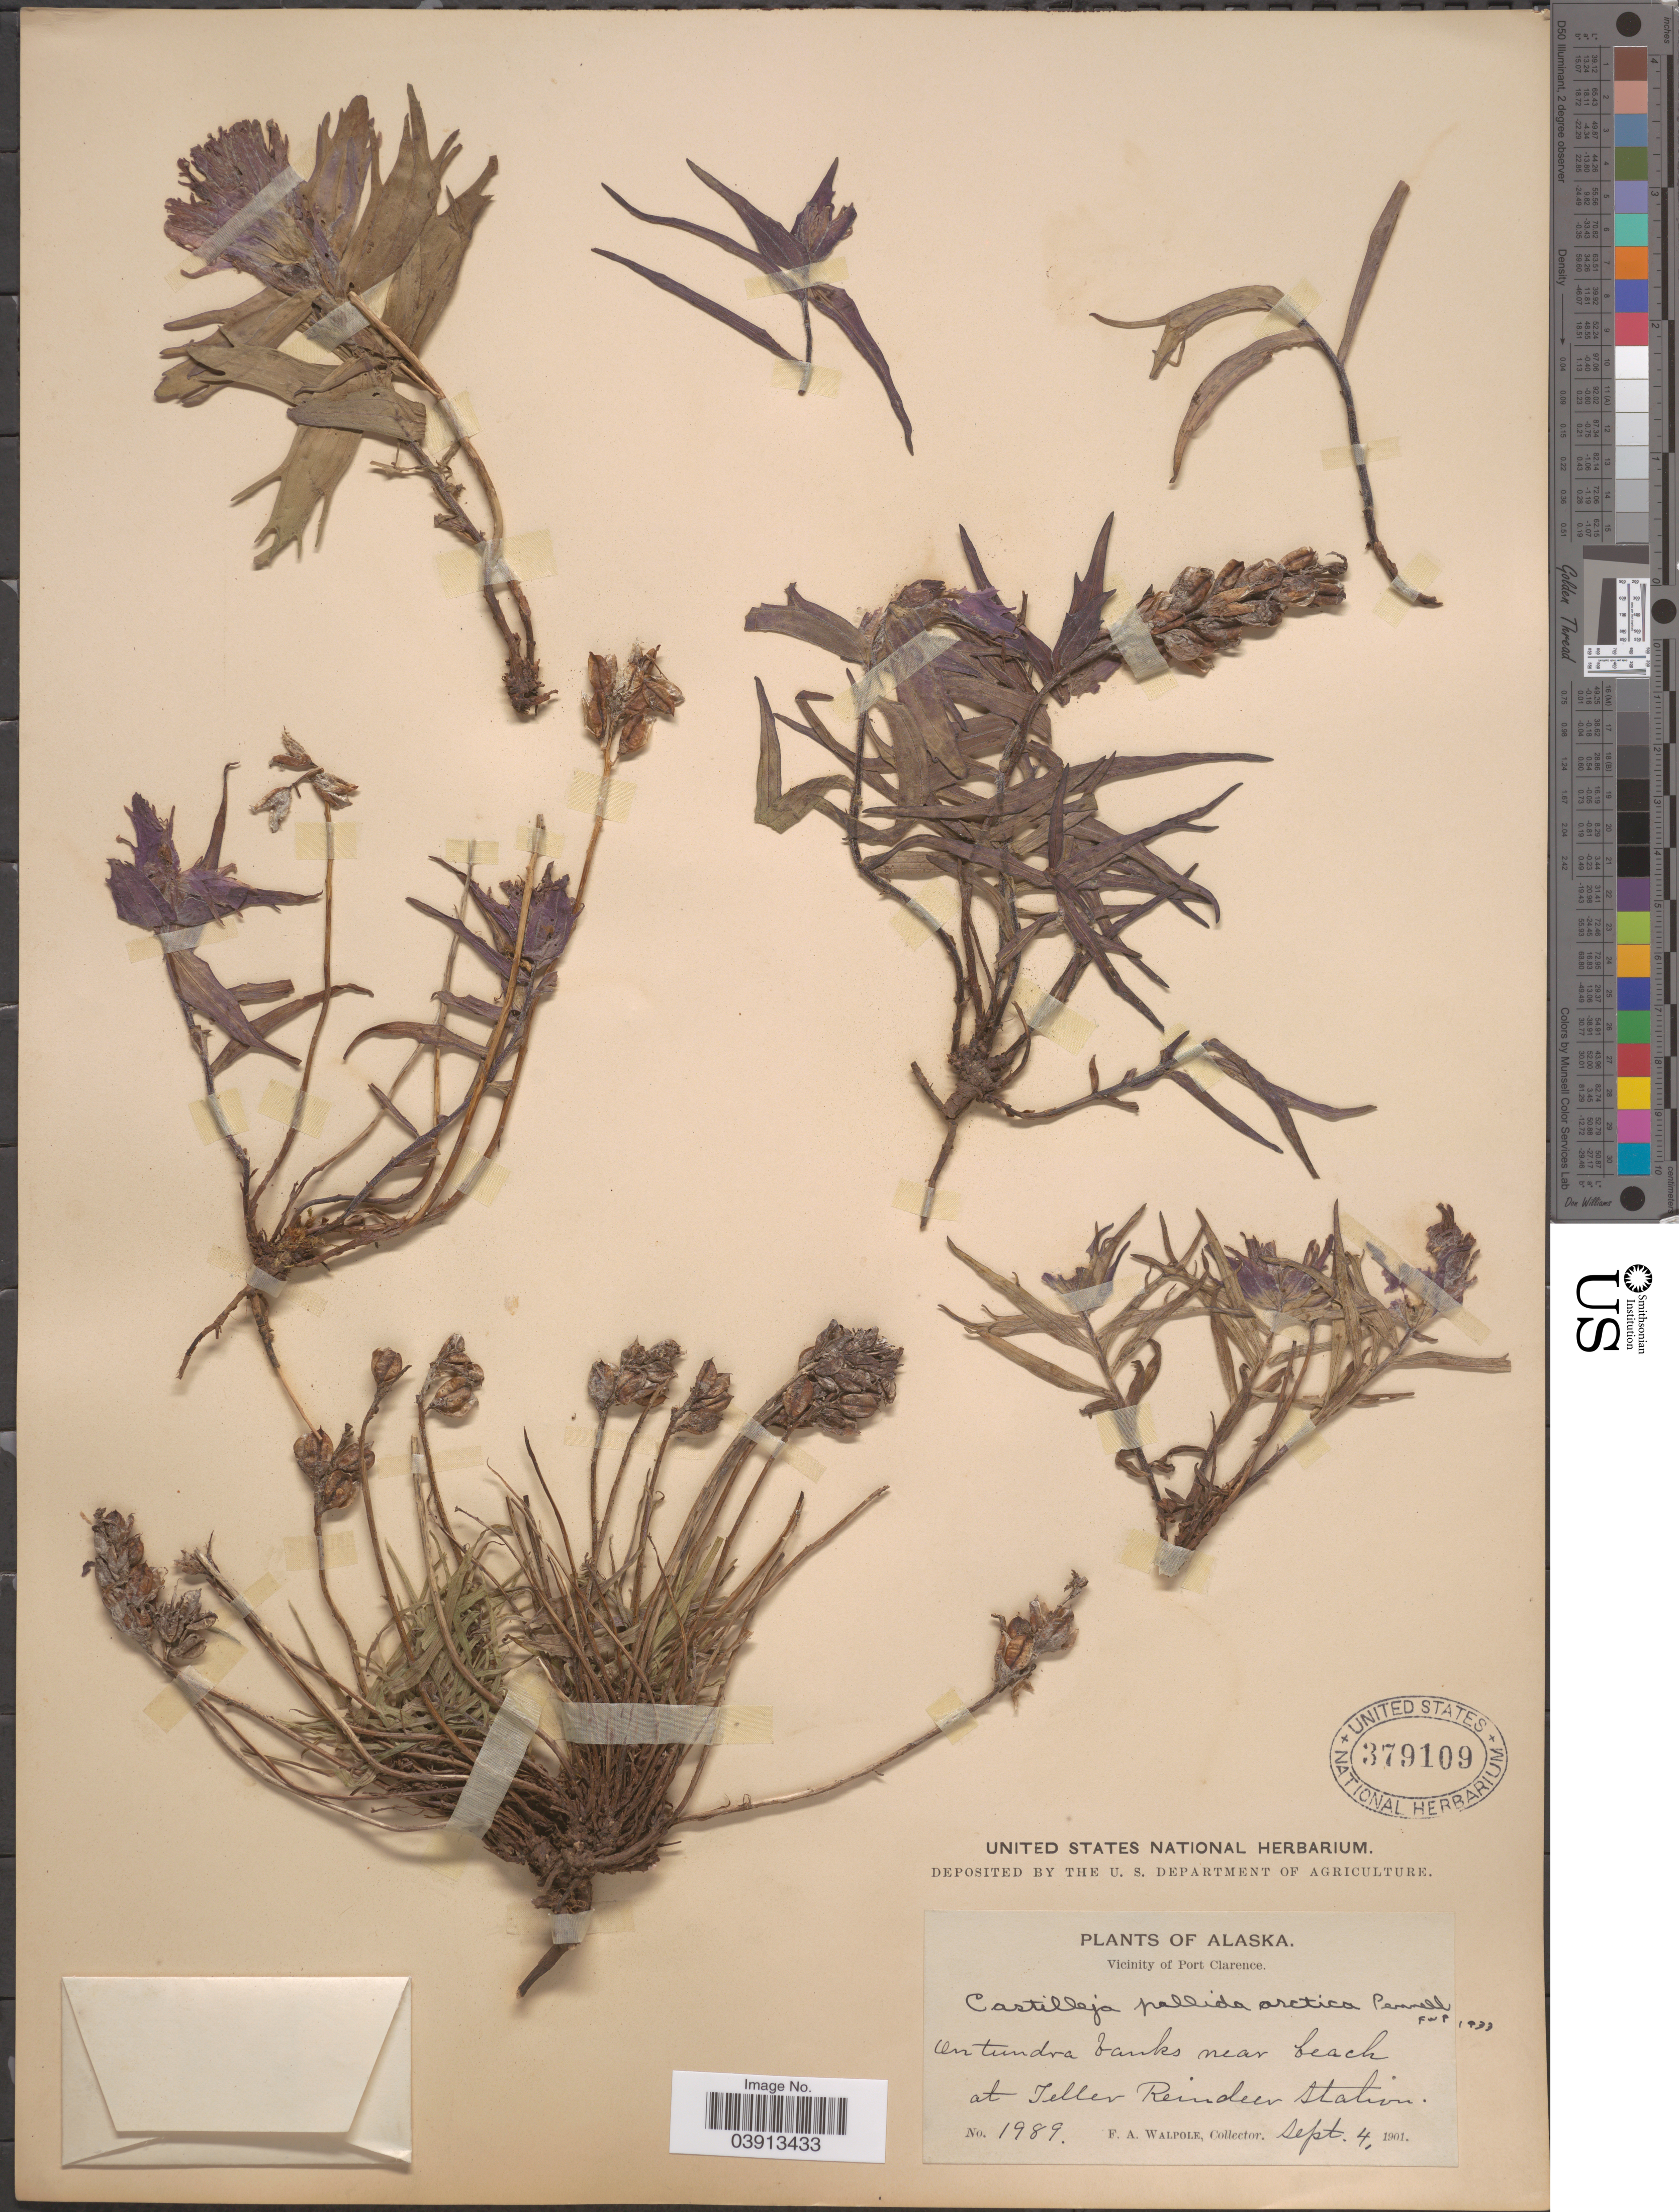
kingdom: Plantae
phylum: Tracheophyta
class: Magnoliopsida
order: Lamiales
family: Orobanchaceae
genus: Castilleja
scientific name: Castilleja pallida var. elegans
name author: (Malte) Pennell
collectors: F. Walpole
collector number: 1989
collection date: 1901-09-04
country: United States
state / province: Alaska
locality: Vicinity of Port Clarence. Near beach at Teller Reindeer Station.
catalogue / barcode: US 379109